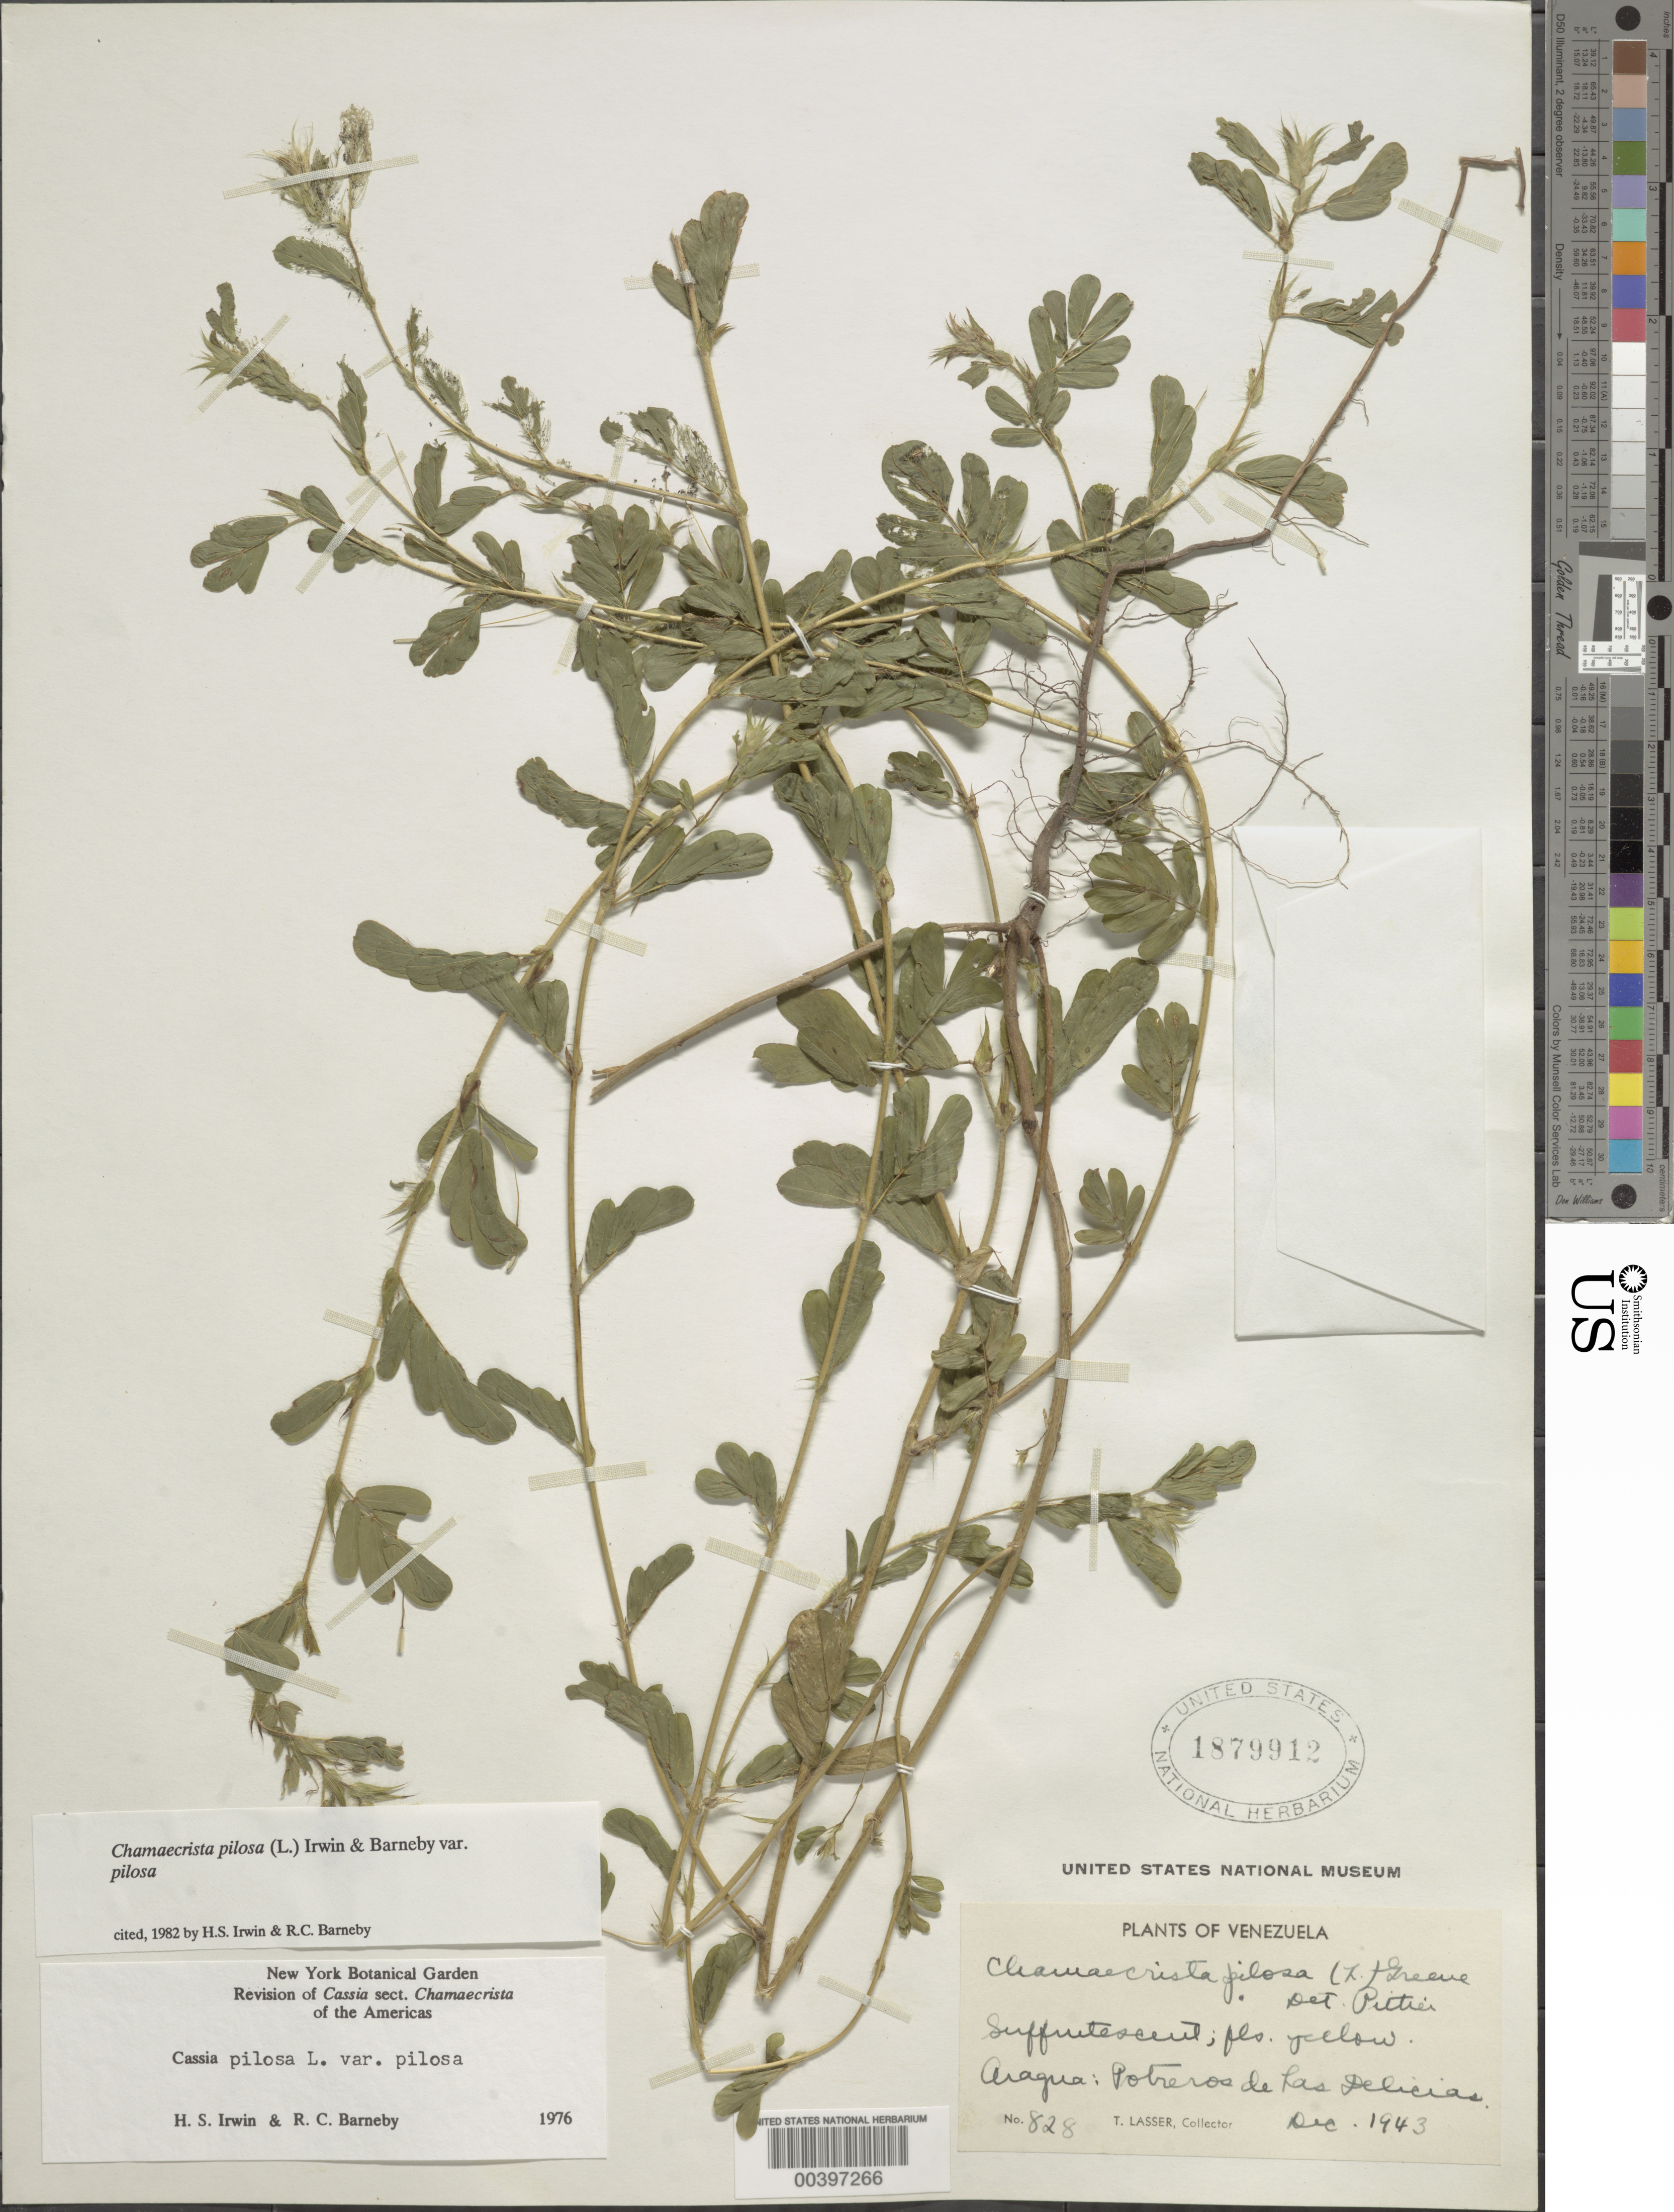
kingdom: Plantae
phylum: Tracheophyta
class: Magnoliopsida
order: Fabales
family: Fabaceae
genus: Chamaecrista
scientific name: Chamaecrista pilosa var. pilosa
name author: (L.) Greene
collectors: T. Lasser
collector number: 828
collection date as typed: Dec 1943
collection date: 1943-12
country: Venezuela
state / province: Aragua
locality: Potreros de las delicias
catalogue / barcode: US 1879912